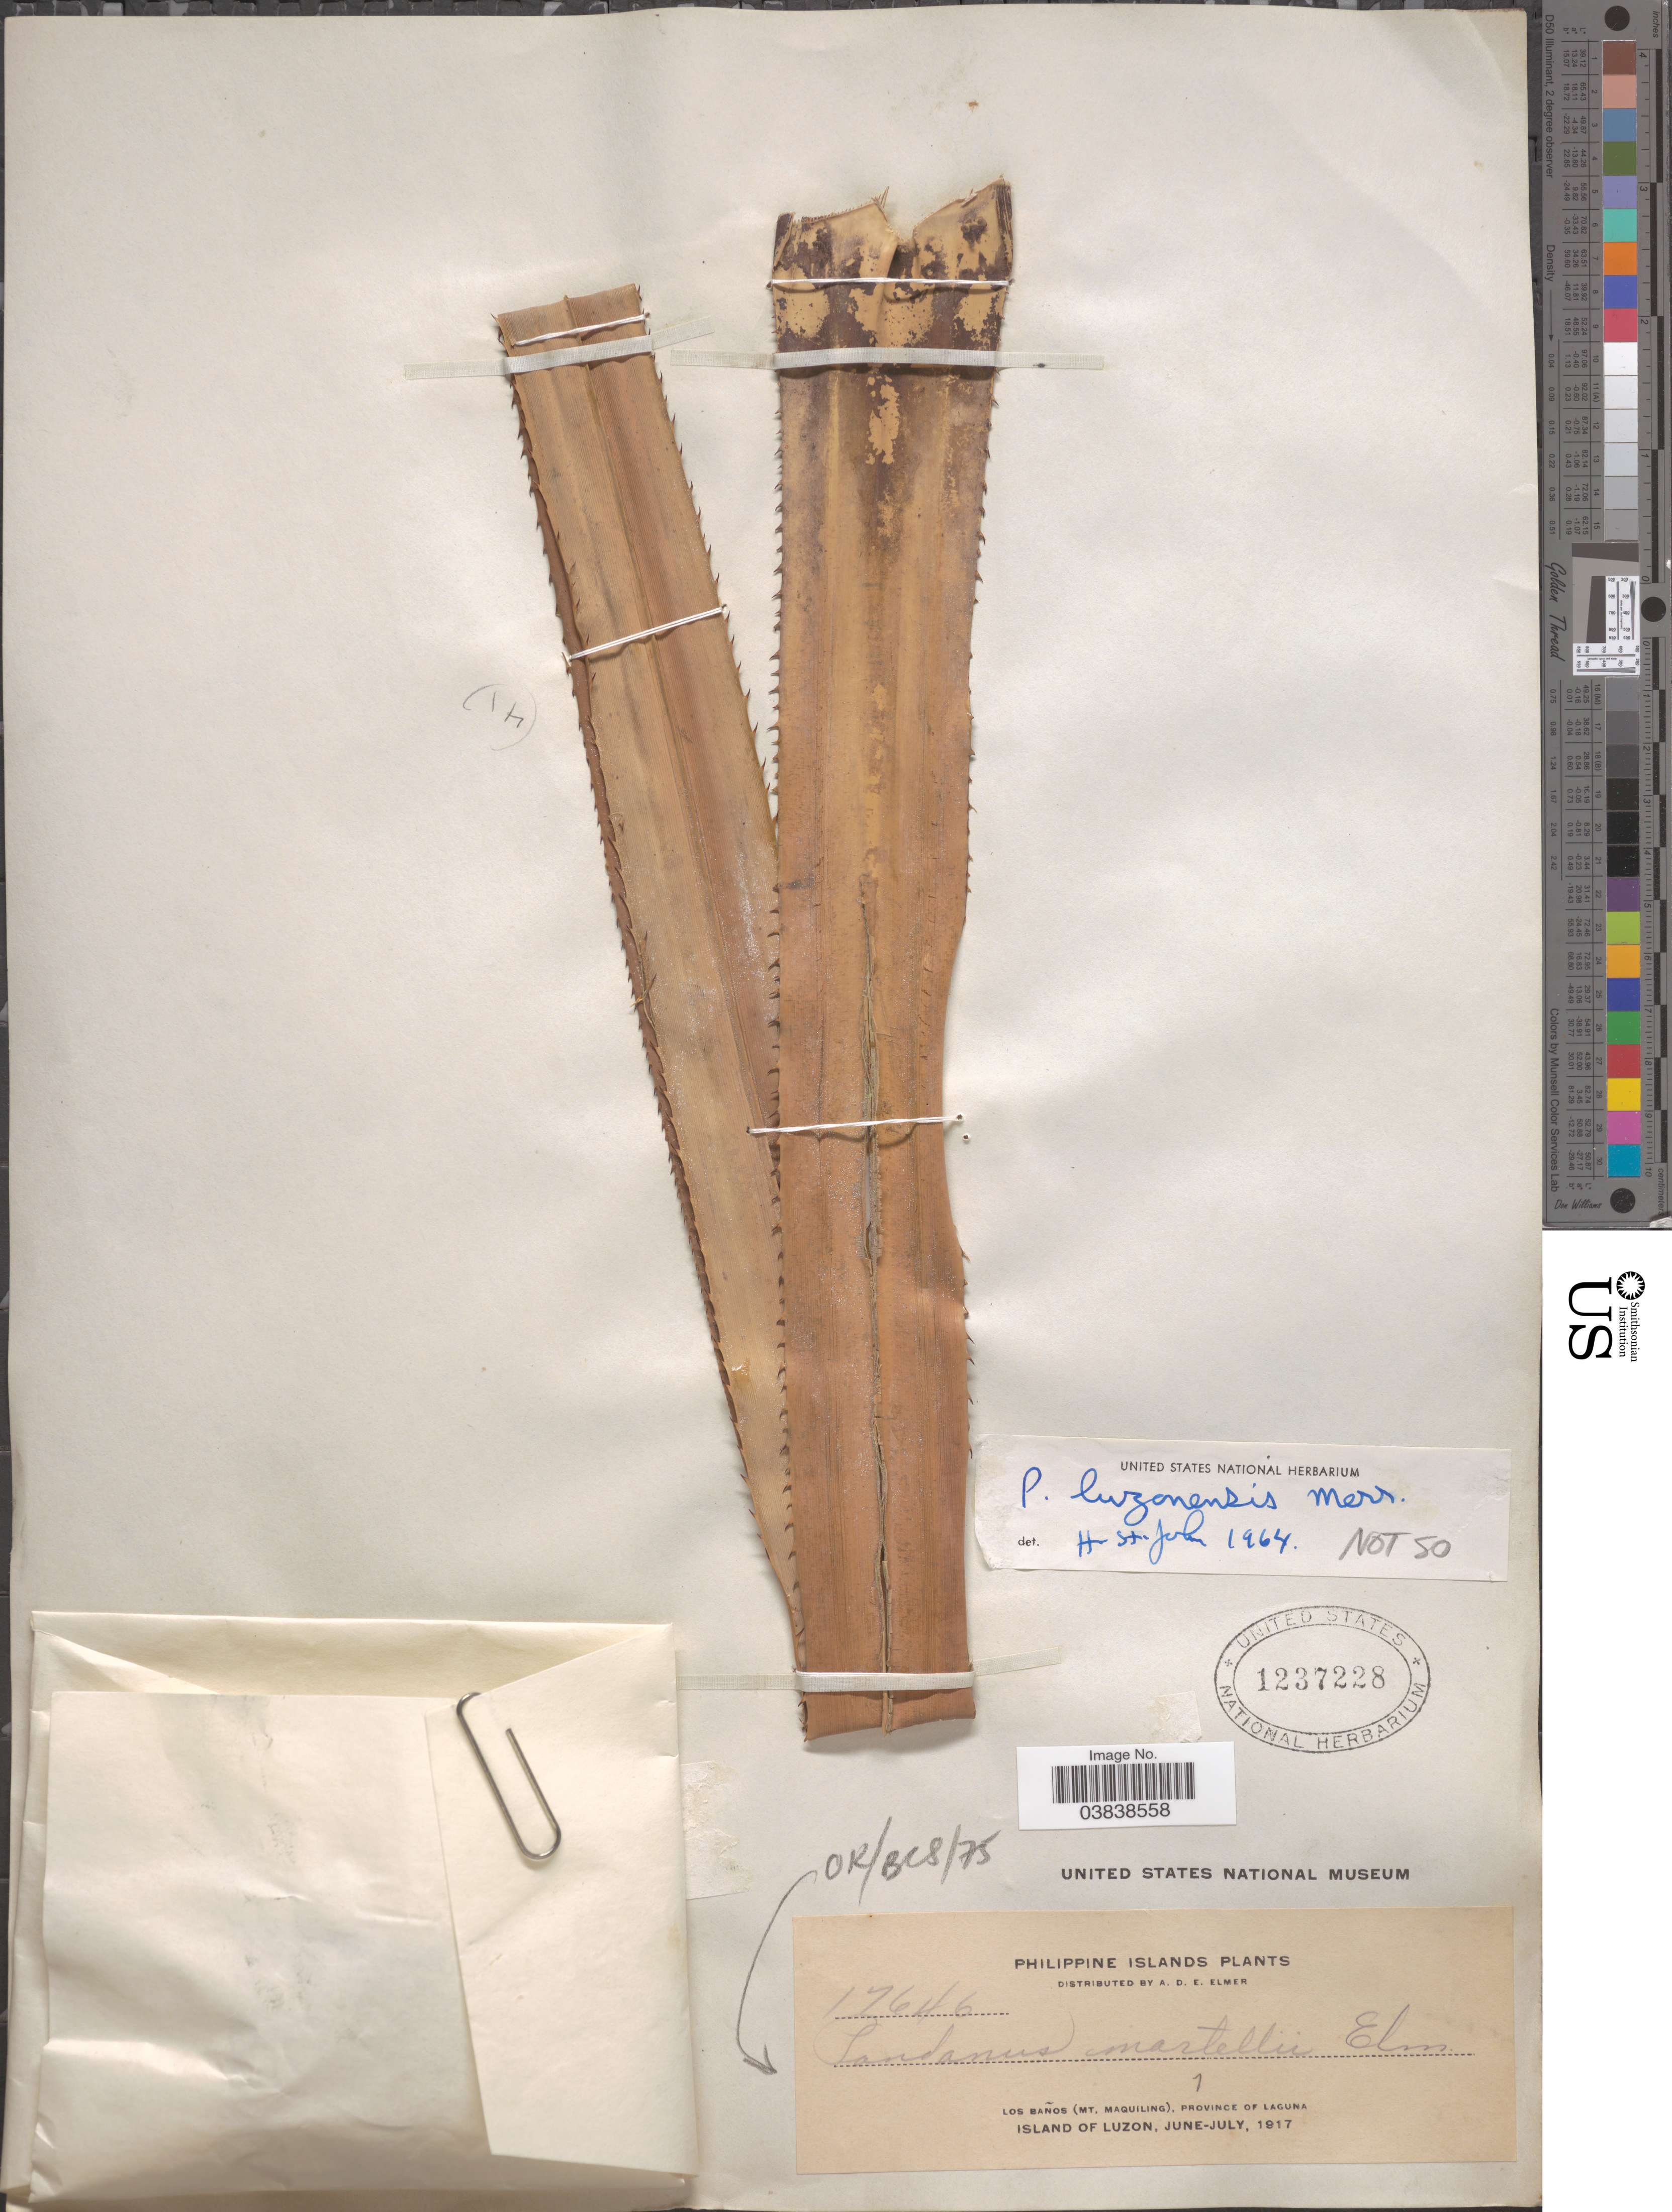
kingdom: Plantae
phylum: Tracheophyta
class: Liliopsida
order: Pandanales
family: Pandanaceae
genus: Pandanus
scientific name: Pandanus martellii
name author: Elmer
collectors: A. D. E. Elmer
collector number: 17646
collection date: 1917-06/1917-07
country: Philippines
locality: Los Baños (Mt. Maquiling), Province of Laguna. Island of Luzon.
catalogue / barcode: US 1237228